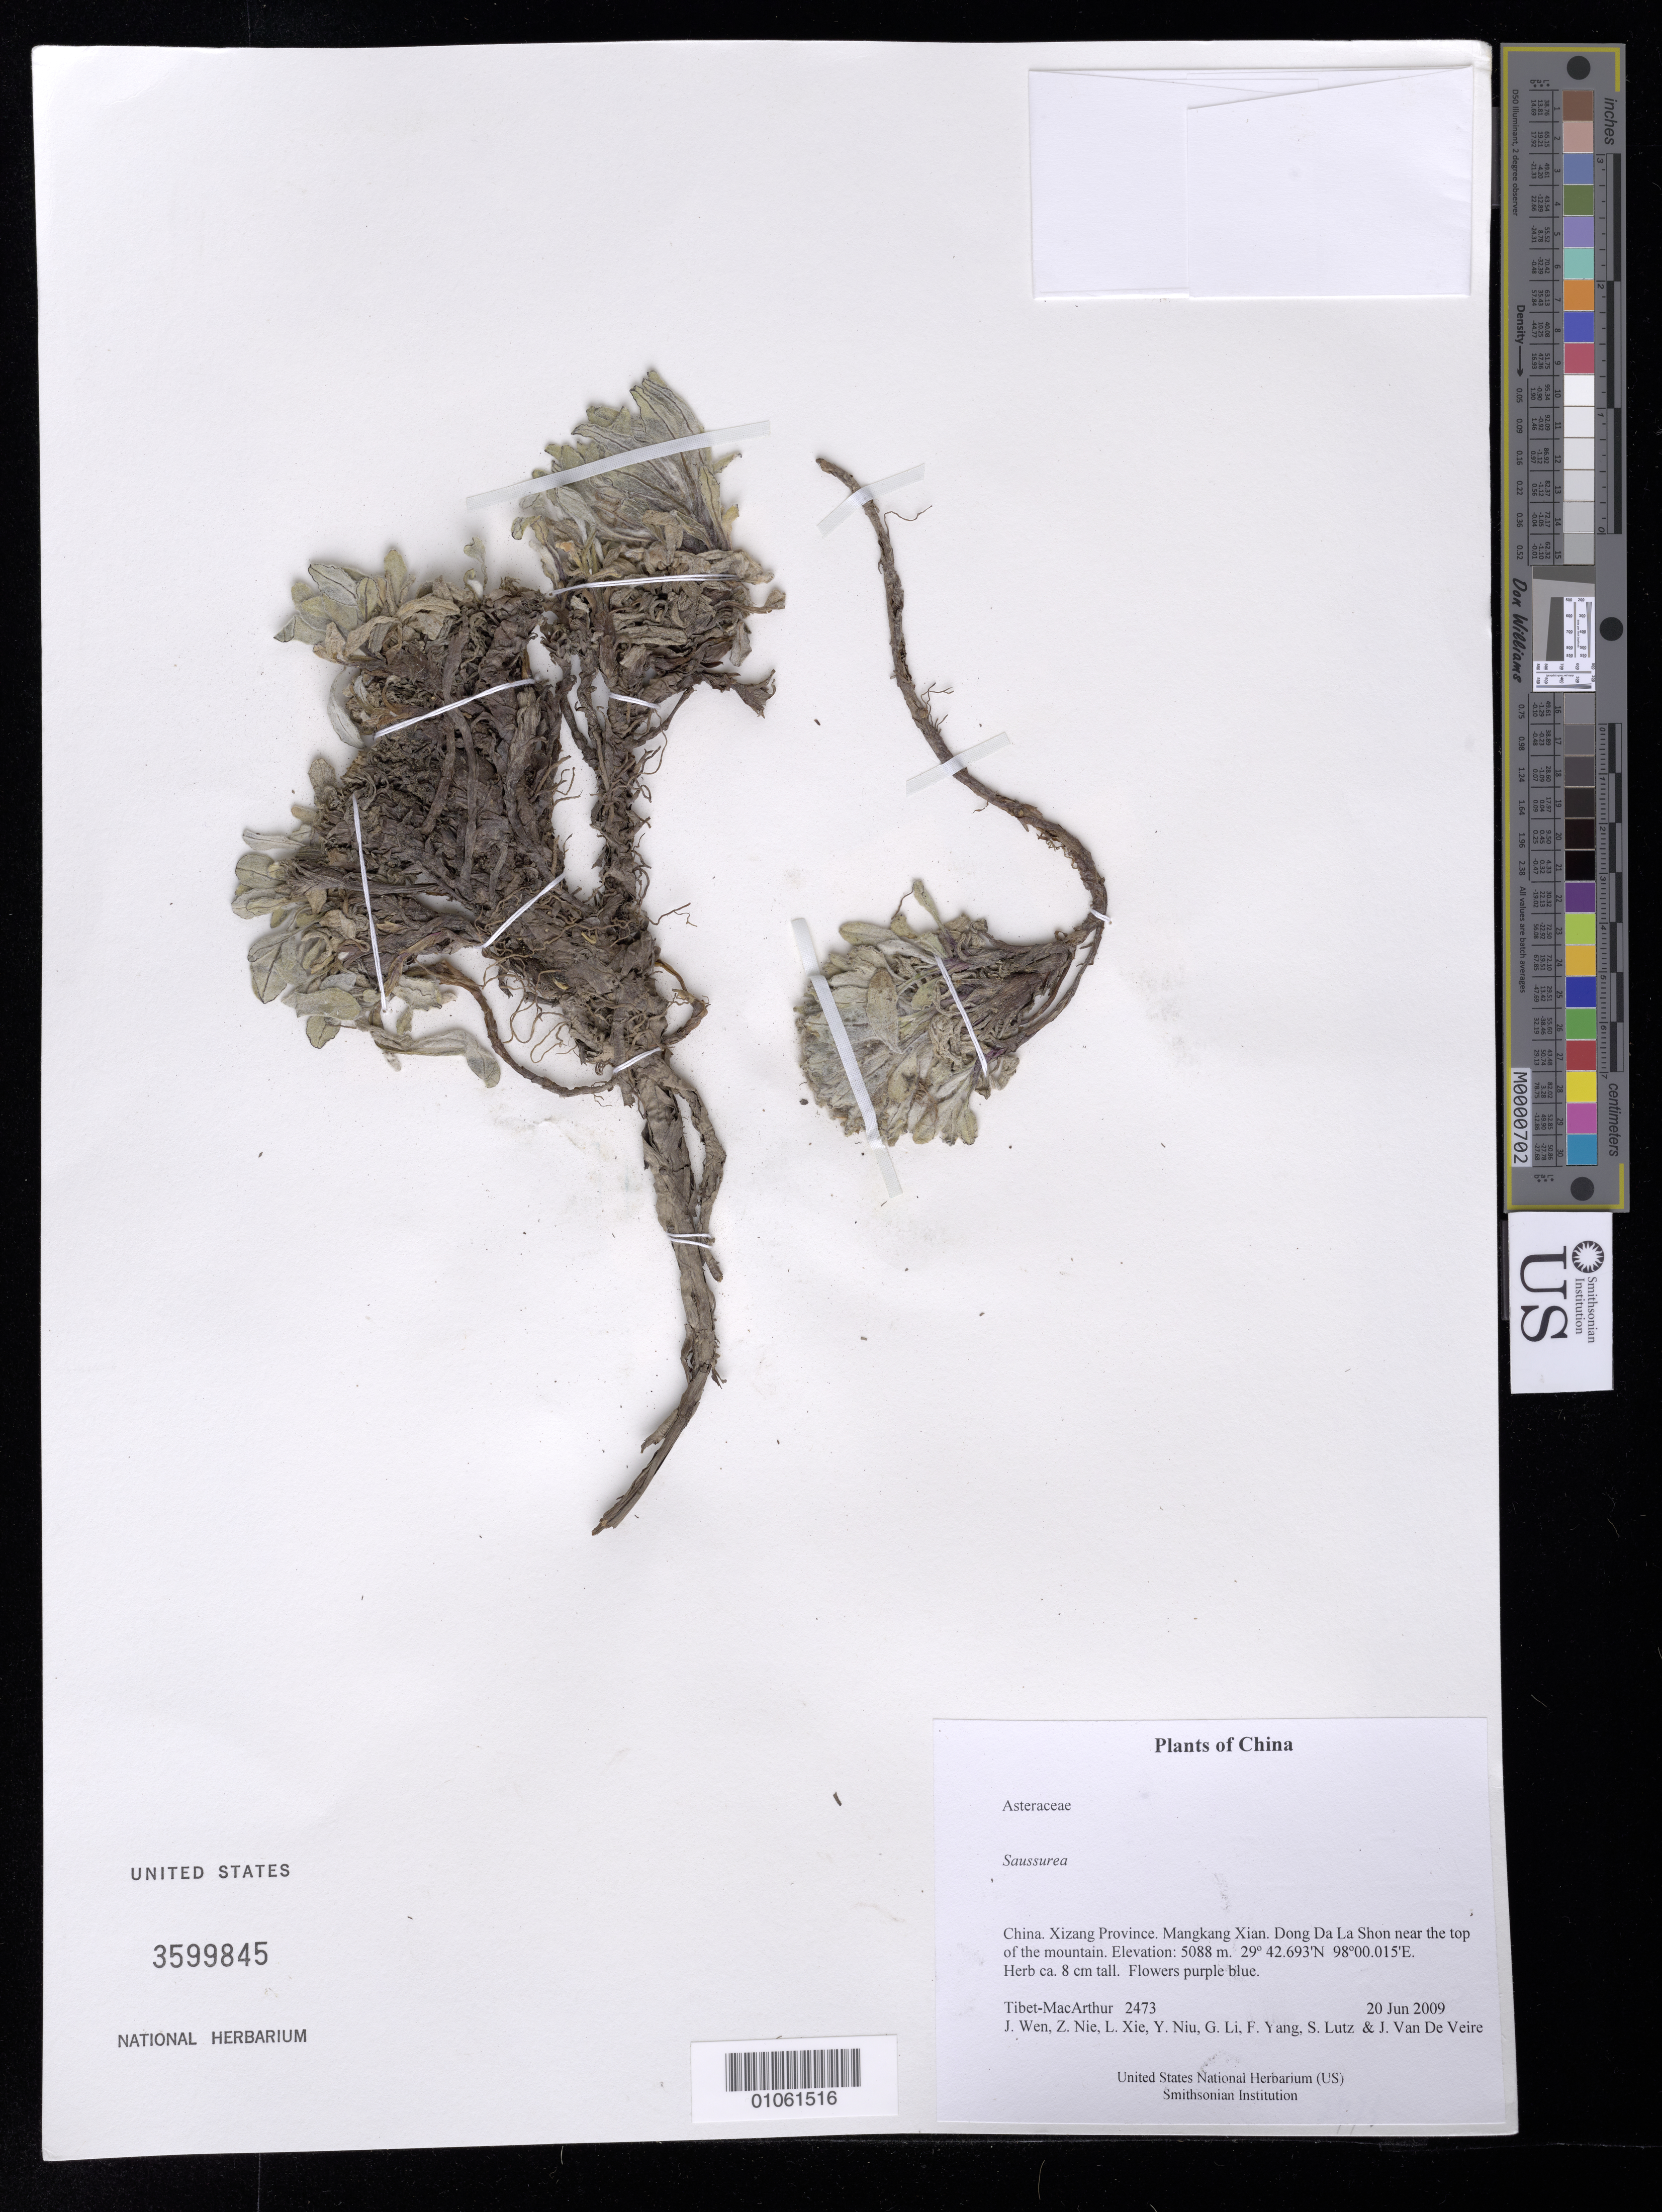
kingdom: Plantae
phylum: Tracheophyta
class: Magnoliopsida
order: Asterales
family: Asteraceae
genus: Saussurea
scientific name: Saussurea sp.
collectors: Tibet-MacArthur, J. Wen, Z. Nie, L. Xie, Y. Niu, G. Li, F. Yang, S. Lutz & J. Van De Veire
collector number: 2473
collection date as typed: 20 Jun 2009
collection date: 2009-06-20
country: China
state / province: Xizang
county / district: Mangkang Xian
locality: Dong Da La Shon near the top of the mountain.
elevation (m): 5088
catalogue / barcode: US 3599845